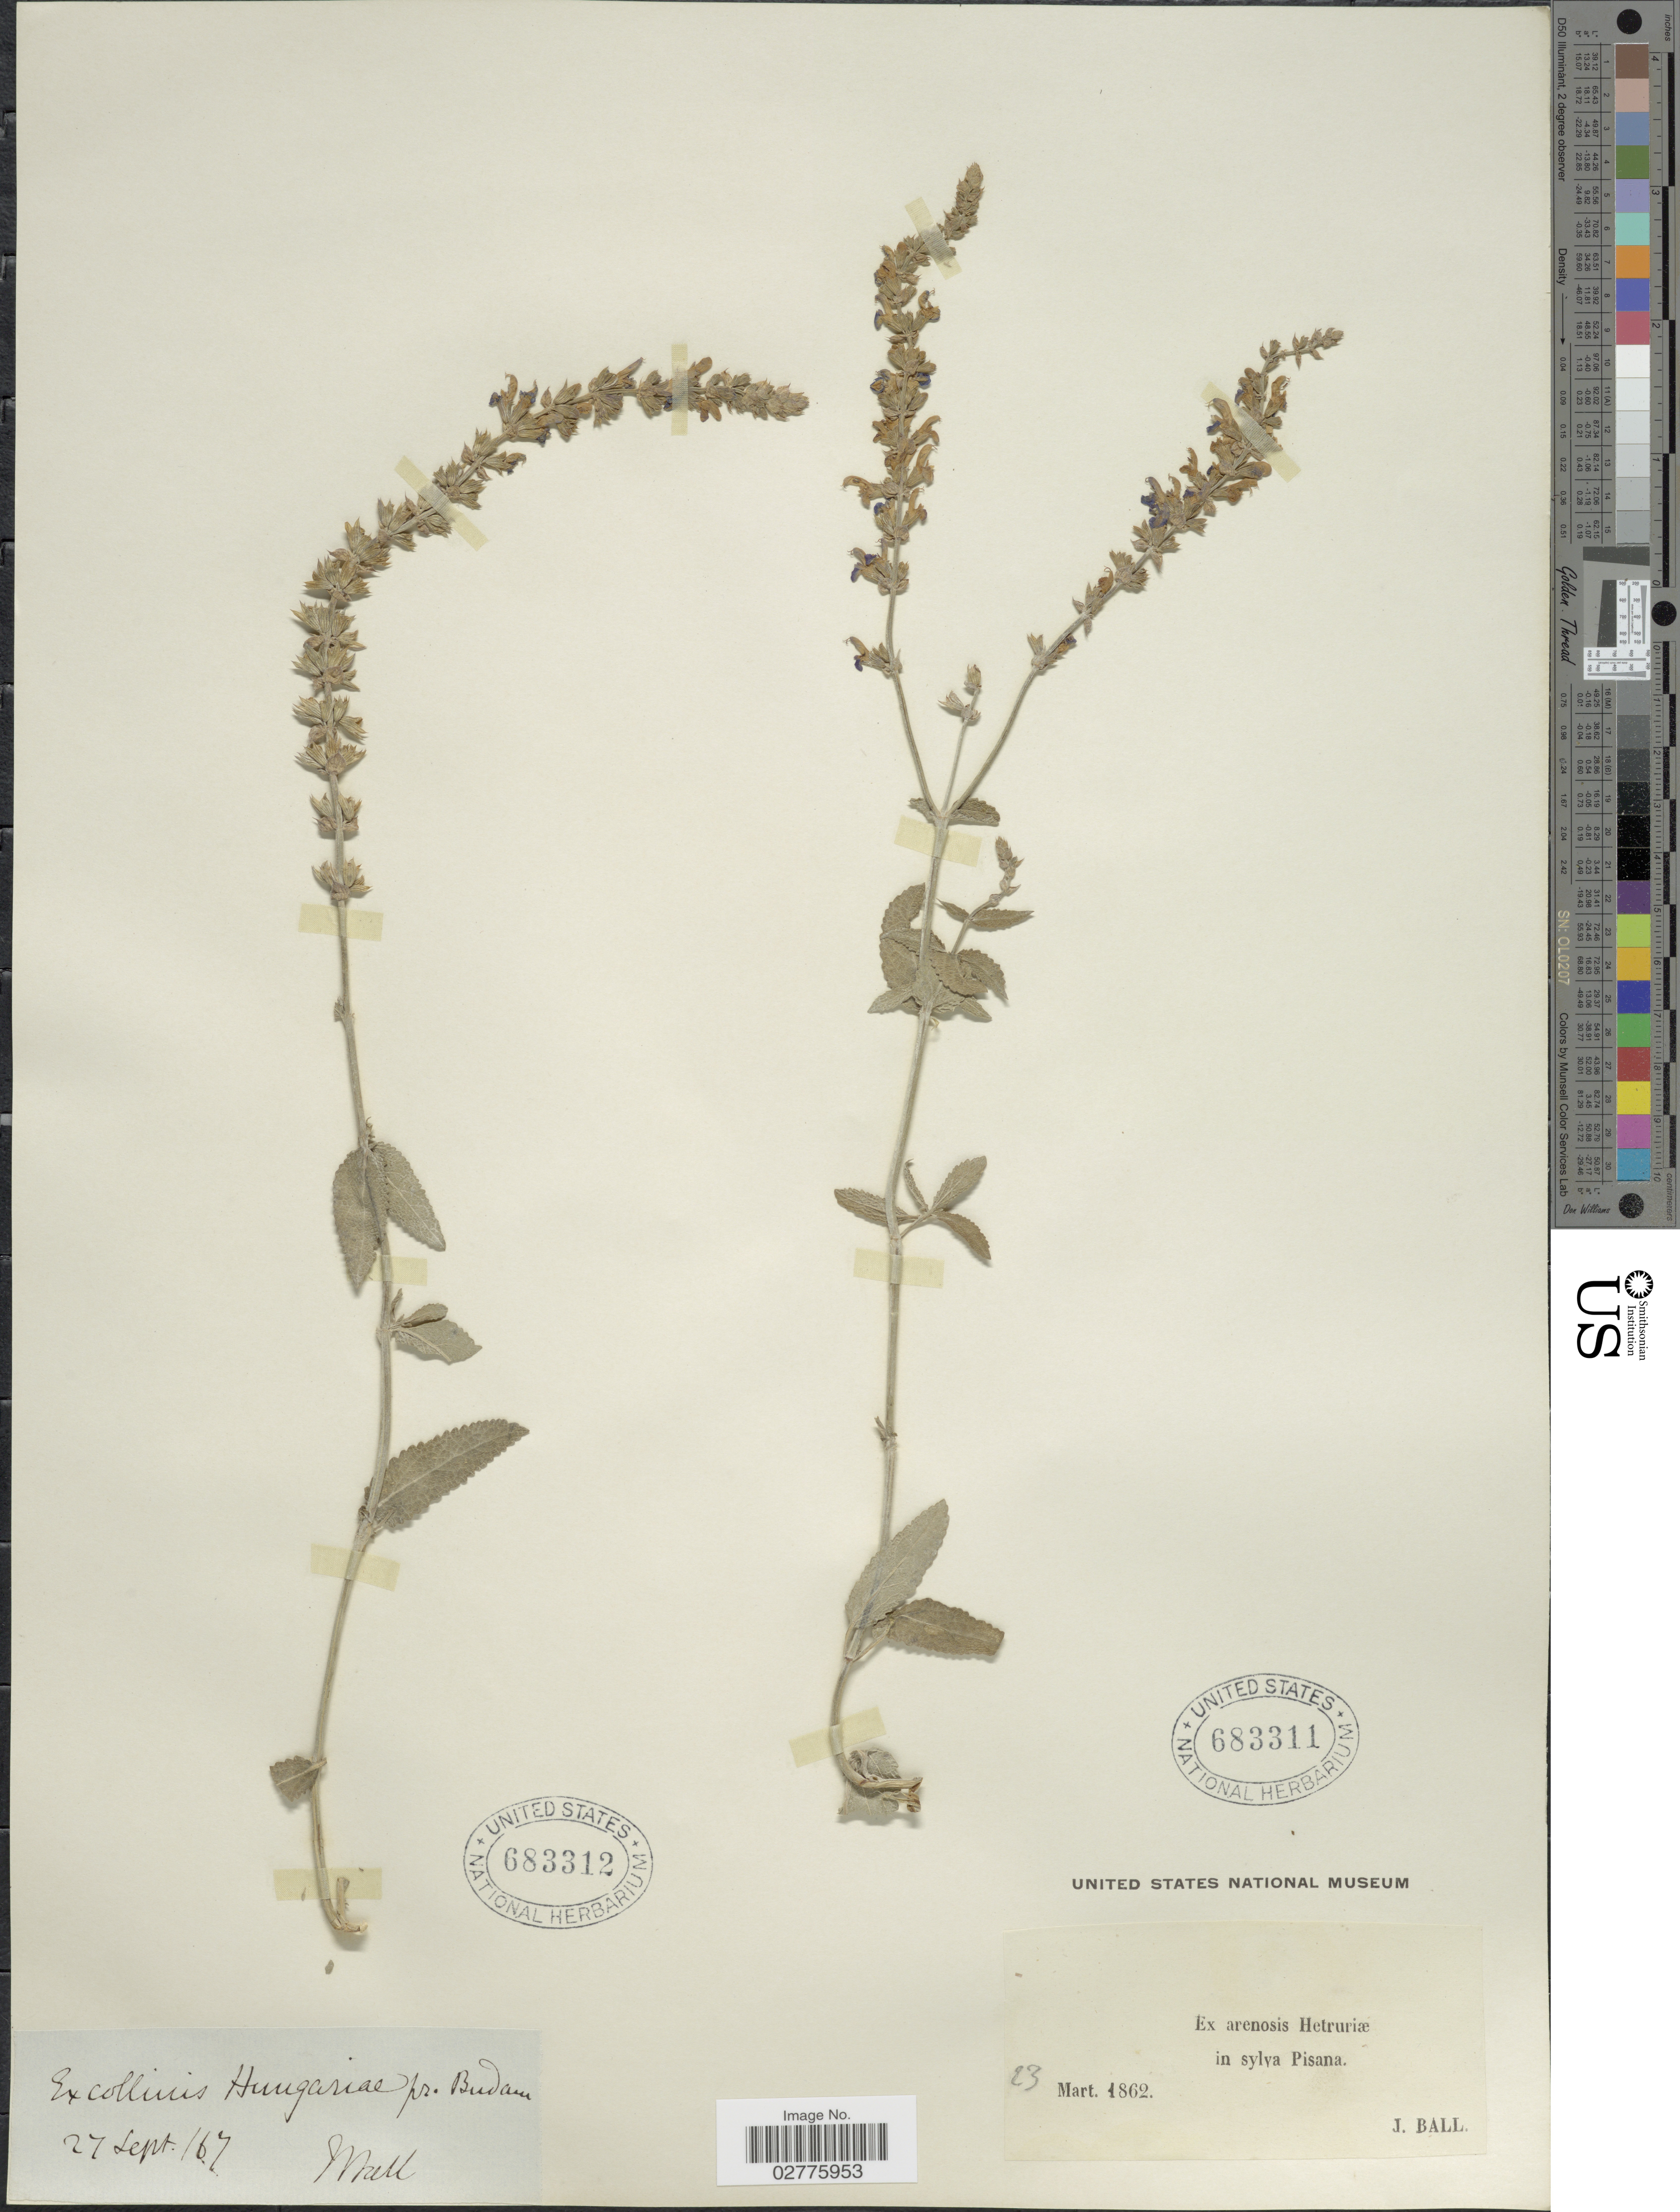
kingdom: Plantae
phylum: Tracheophyta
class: Magnoliopsida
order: Lamiales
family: Lamiaceae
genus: Teucrium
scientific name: Teucrium sp.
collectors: J. Ball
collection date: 1862-03-23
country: Italy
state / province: Tuscany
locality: Ex arenosis Hetruriæ in sylya Pisana.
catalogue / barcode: US 683311